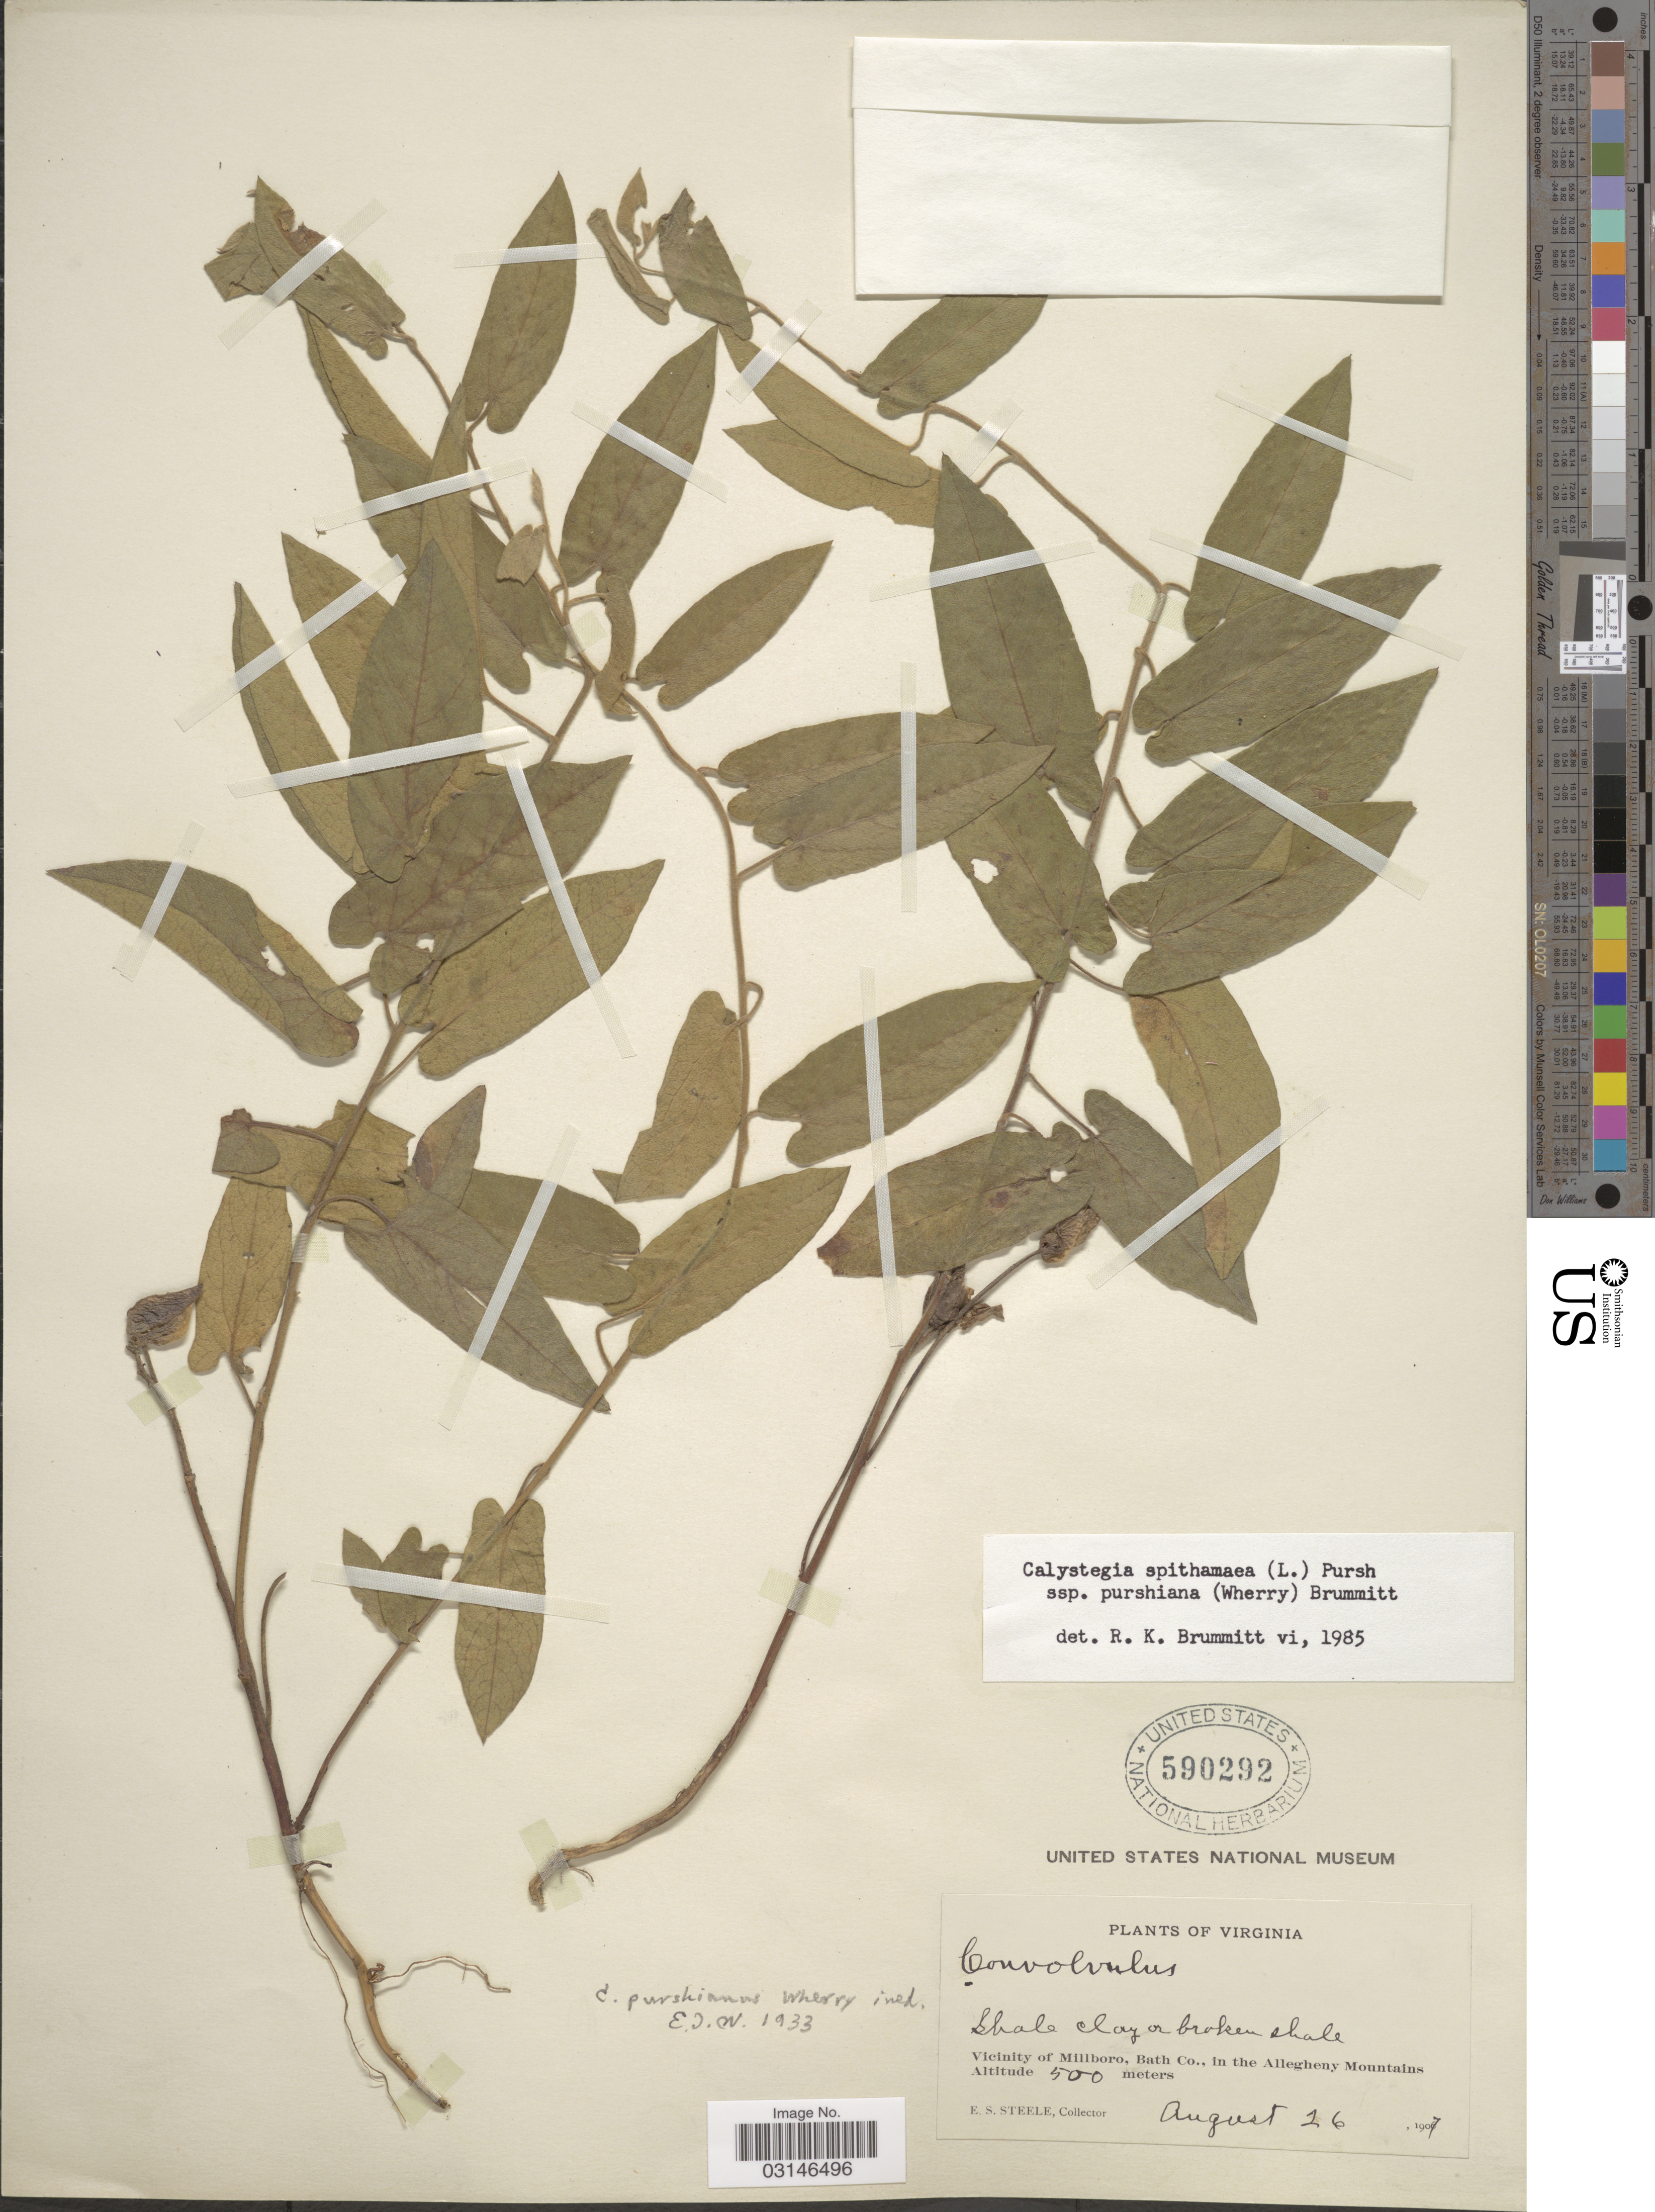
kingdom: Plantae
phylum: Tracheophyta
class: Magnoliopsida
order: Solanales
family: Convolvulaceae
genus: Calystegia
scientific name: Calystegia spithamaea subsp. purshiana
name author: (Wherry) Brummitt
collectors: E. Steele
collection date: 1907-08-26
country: United States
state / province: Virginia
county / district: Bath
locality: Vicinity of Millboro, Bath Co., in the Allegheny Mountains.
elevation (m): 500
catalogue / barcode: US 590292